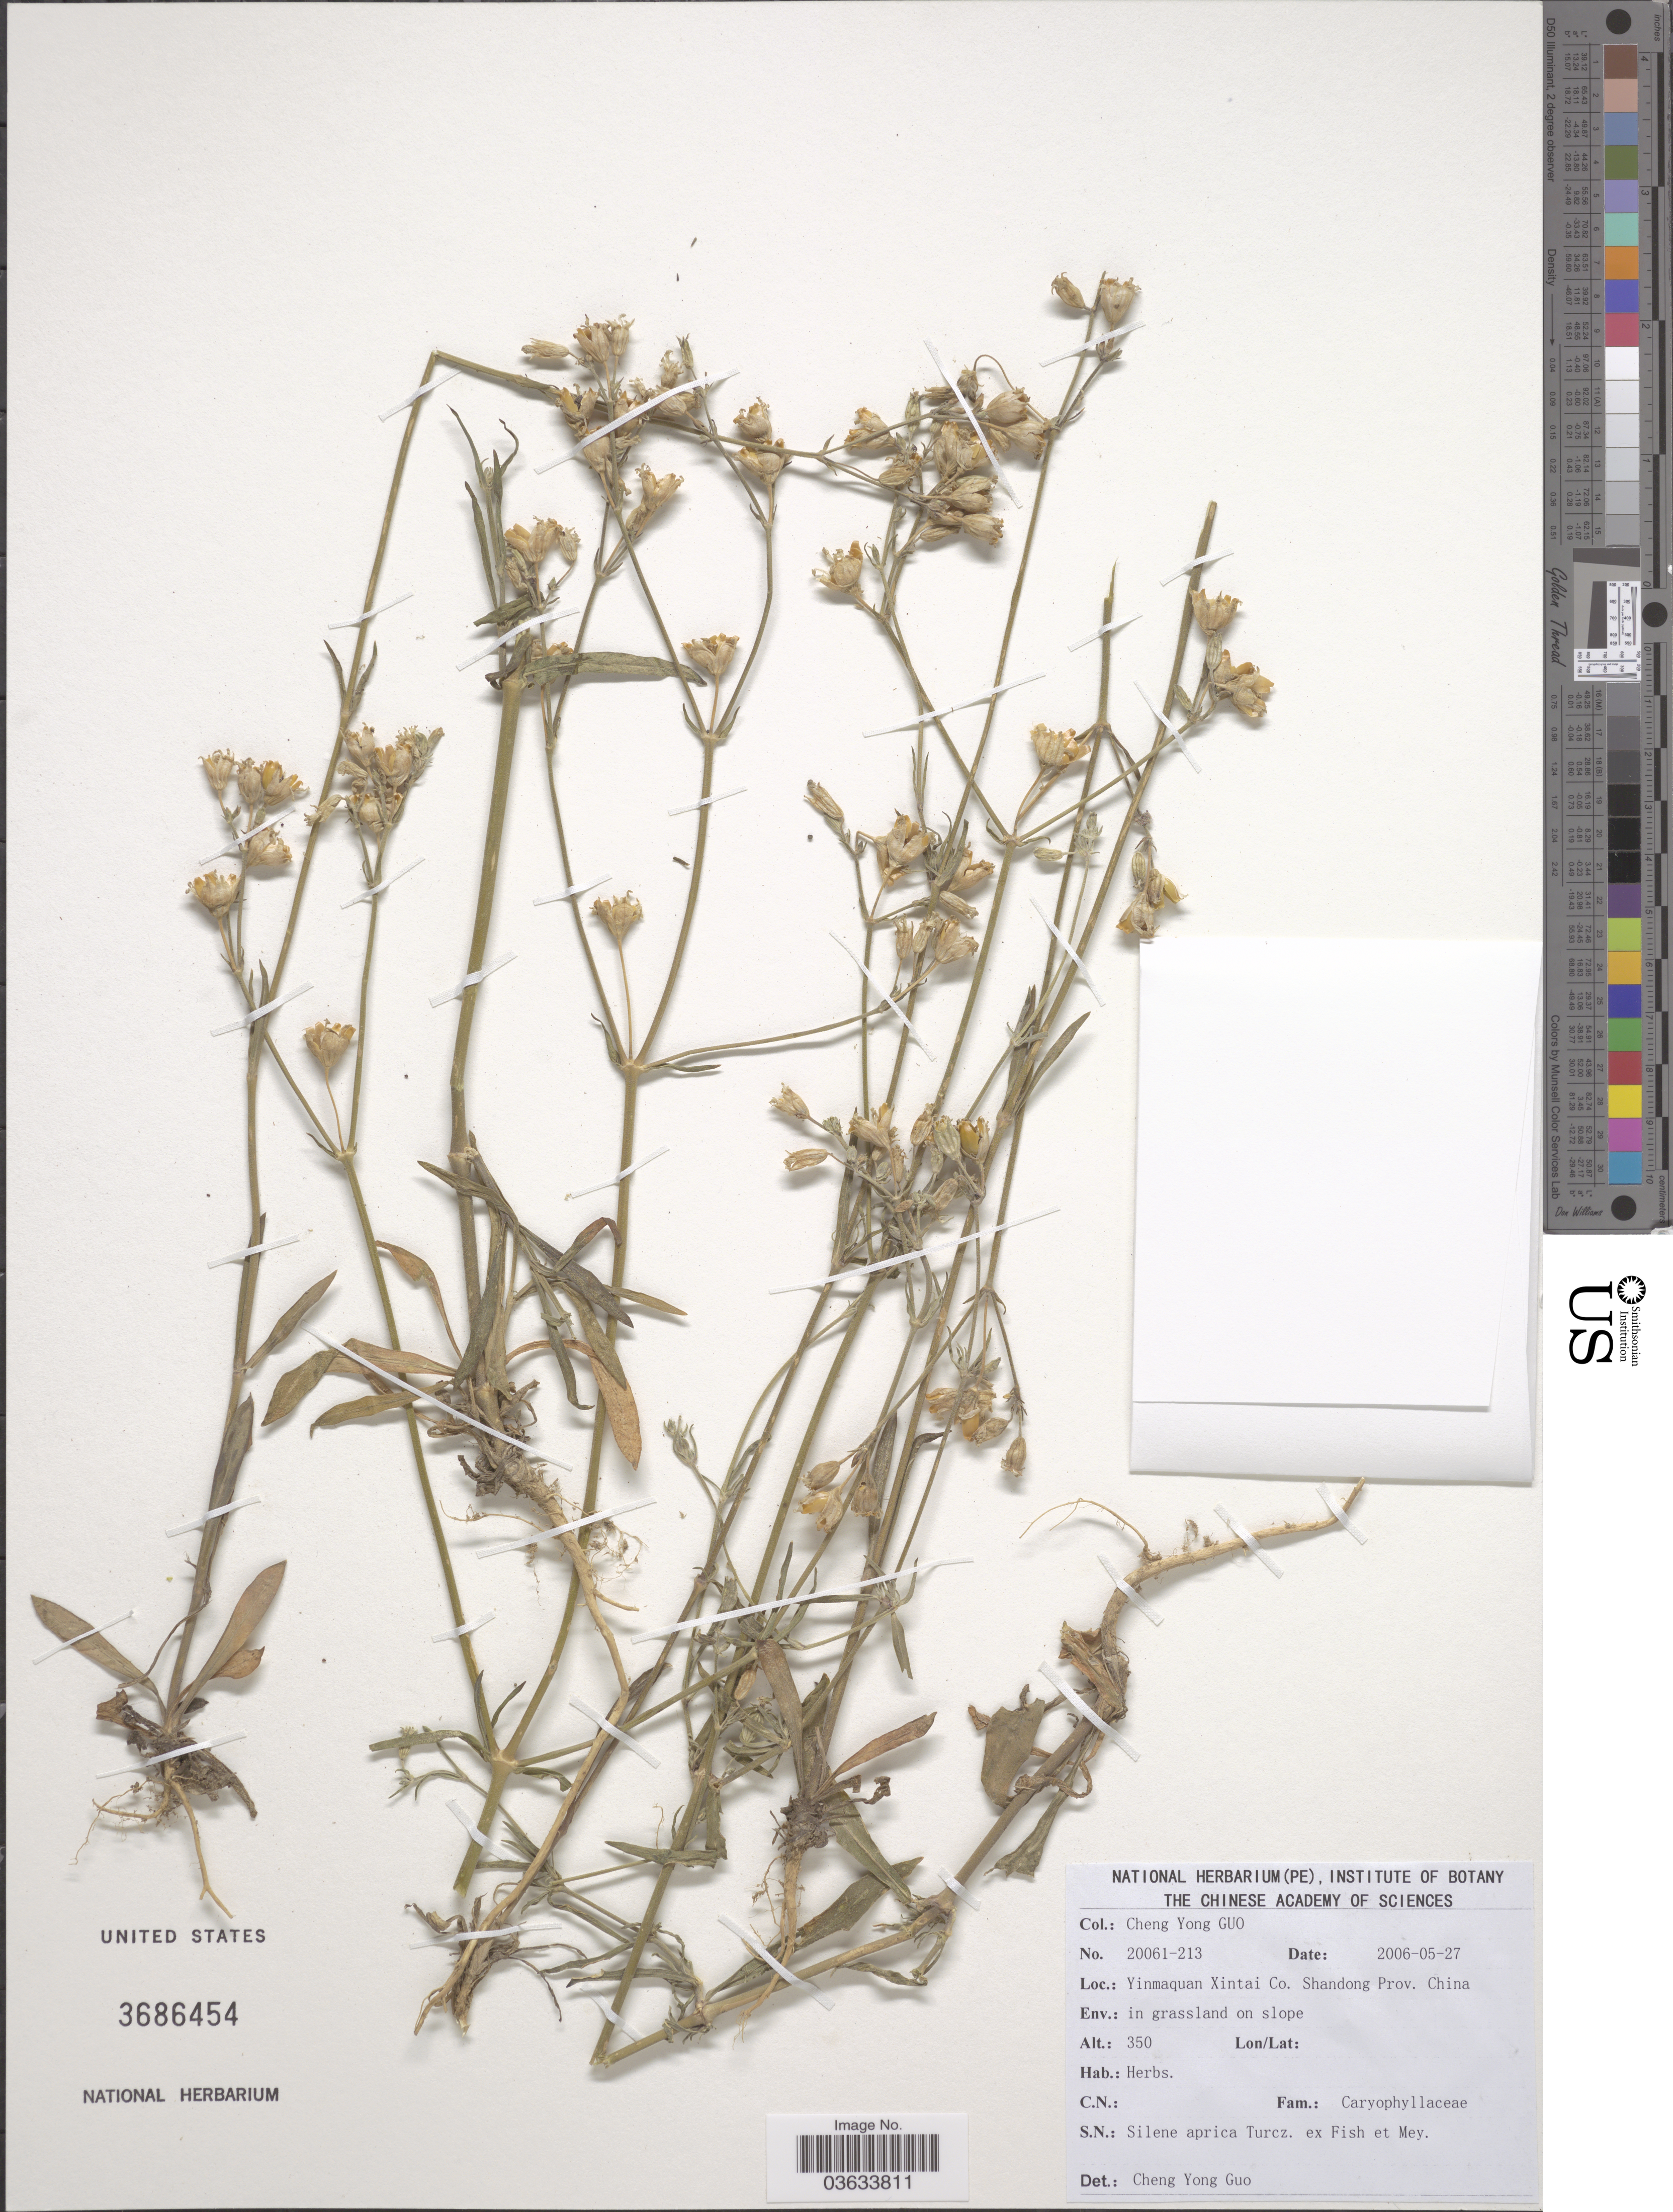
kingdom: Plantae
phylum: Tracheophyta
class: Magnoliopsida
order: Caryophyllales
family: Caryophyllaceae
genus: Silene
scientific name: Silene aprica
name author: Turcz. ex Fisch. & C.A. Mey.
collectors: Guo Chengyong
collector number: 20061-213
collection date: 2006-05-27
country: China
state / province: Shandong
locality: Yinmaquan Xintai Co.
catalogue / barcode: US 3686454